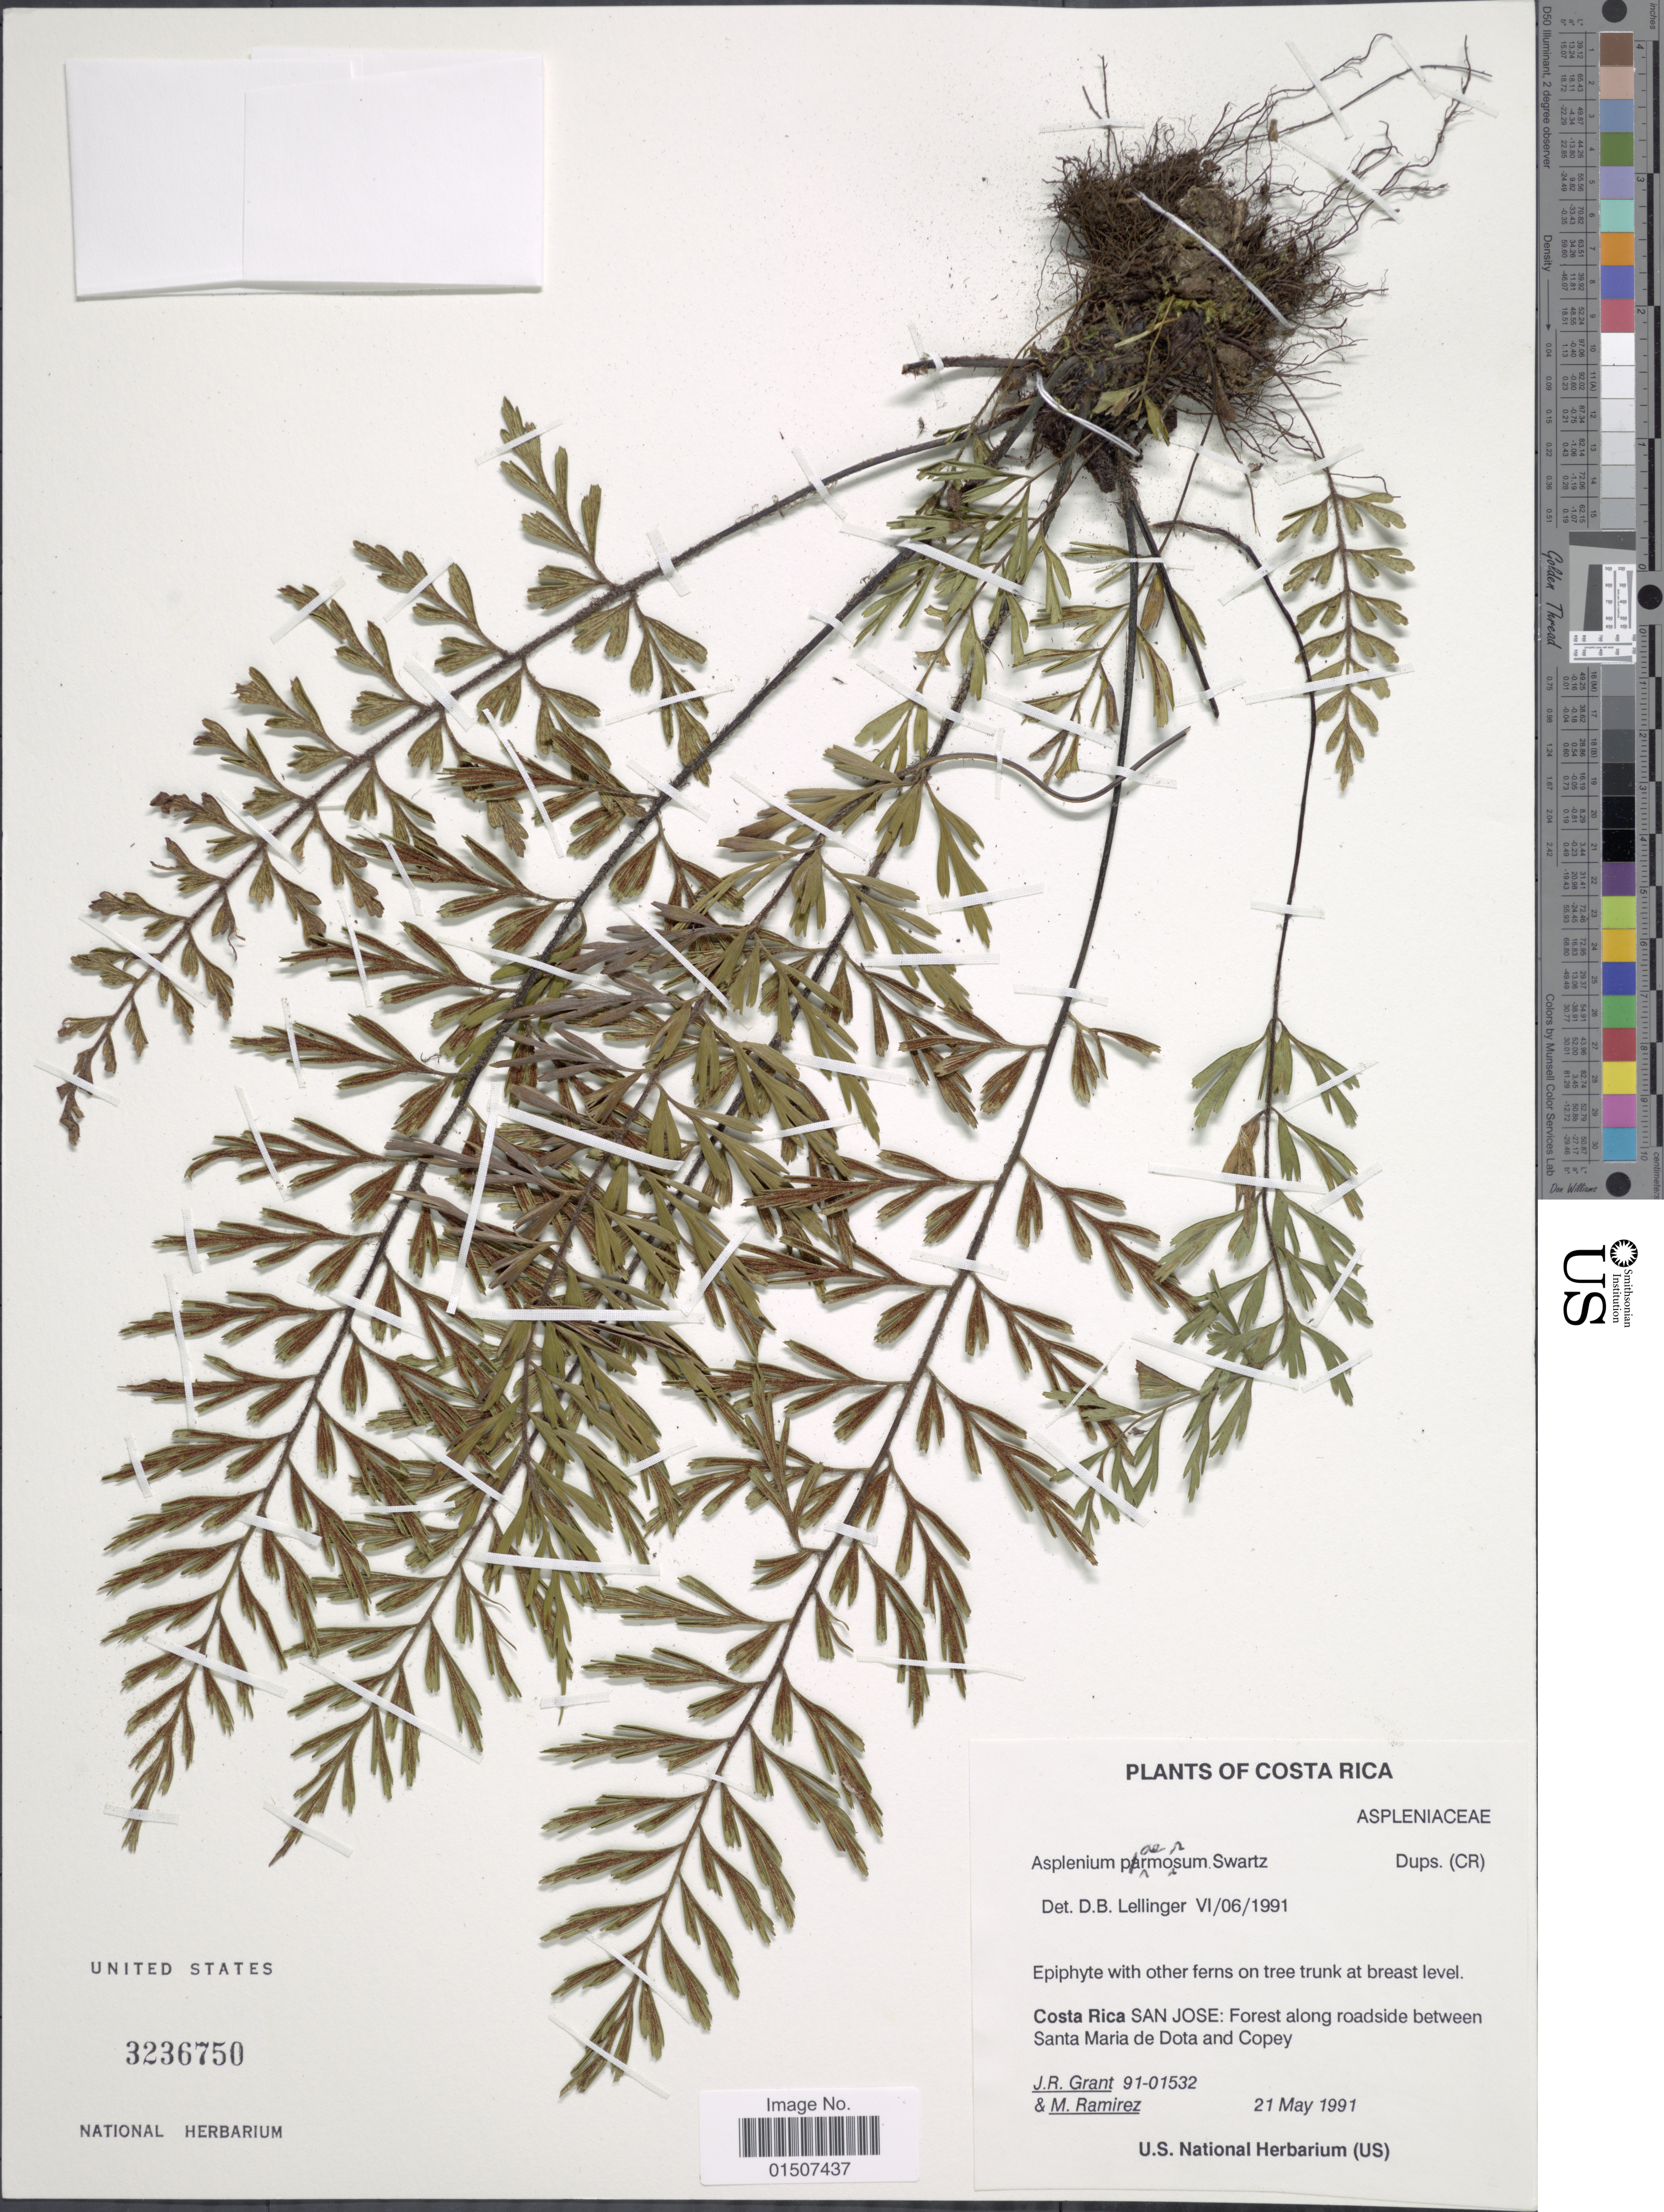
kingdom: Plantae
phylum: Tracheophyta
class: Polypodiopsida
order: Polypodiales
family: Aspleniaceae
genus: Asplenium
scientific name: Asplenium praemorsum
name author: Sw.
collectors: J. Grant & M. Ramirez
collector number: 91-01532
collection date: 1991-05-21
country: Costa Rica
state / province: San José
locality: Forest along roadside between Santa Maria de Dota and copey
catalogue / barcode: US 3236750